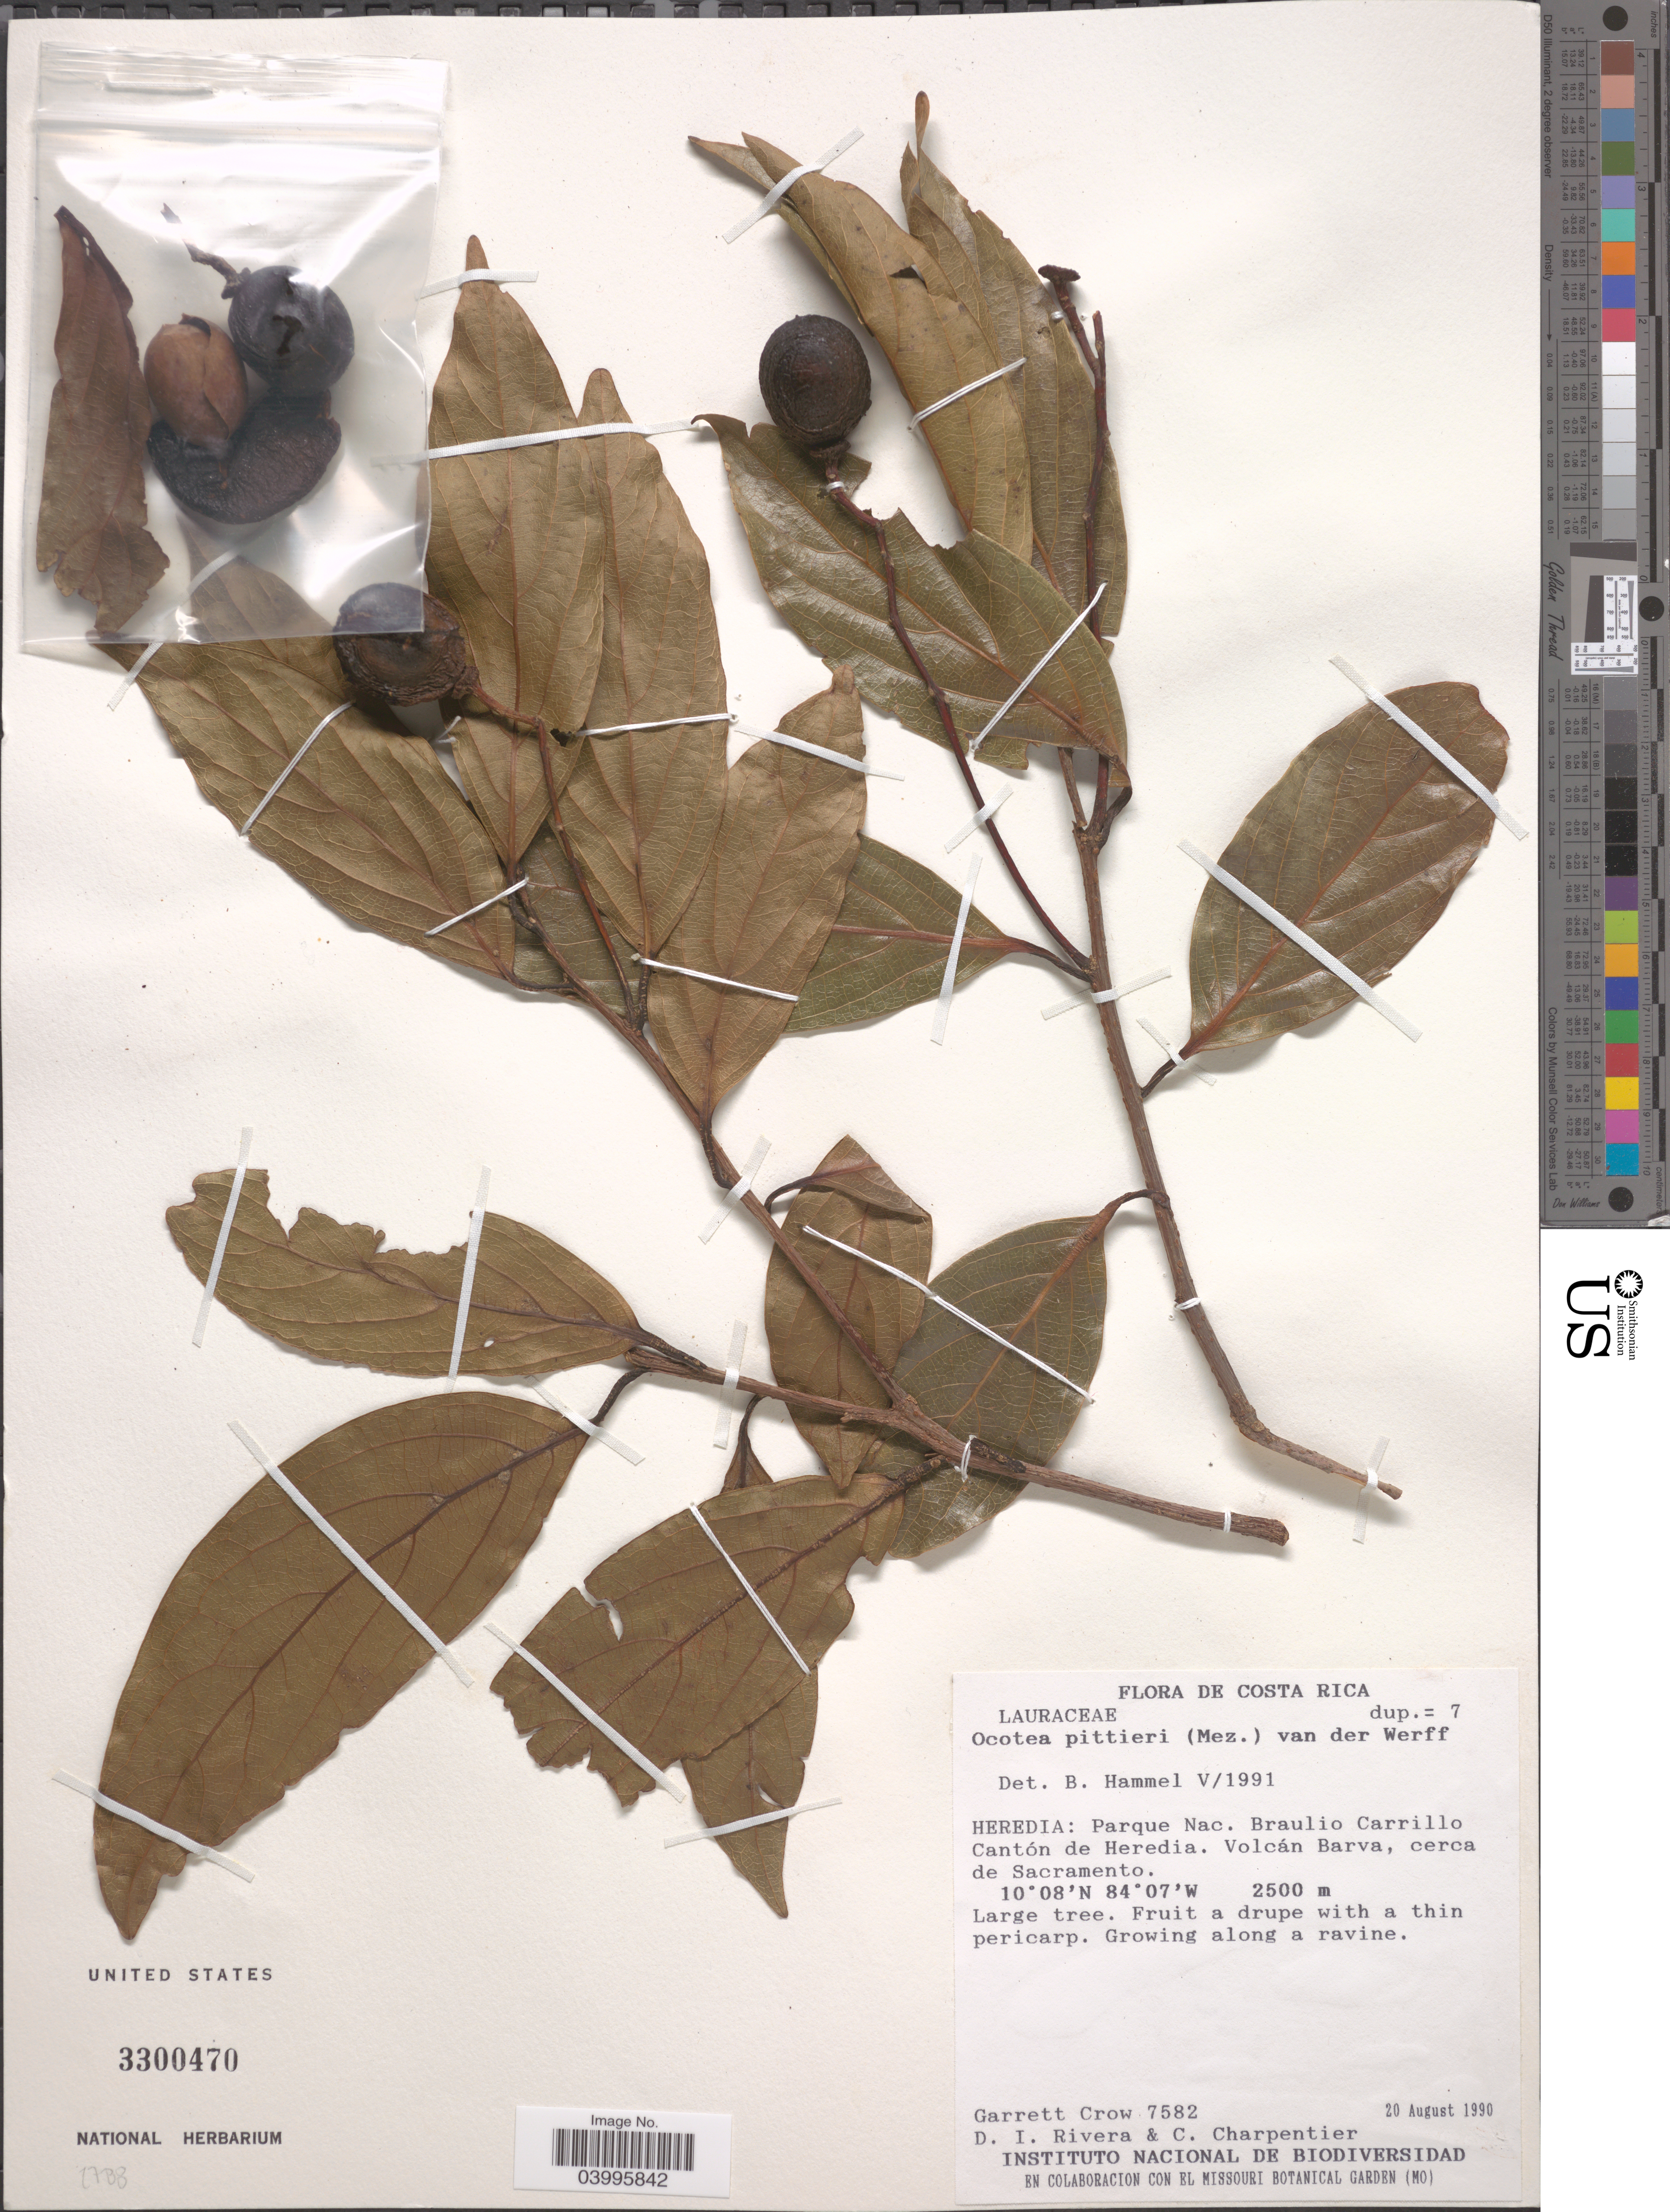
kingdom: Plantae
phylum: Tracheophyta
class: Magnoliopsida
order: Laurales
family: Lauraceae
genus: Ocotea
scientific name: Ocotea pittieri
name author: (Mez) van der Werff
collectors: G. E. Crow, D. Rivera & C. Charpentier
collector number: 7582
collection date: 1990-08-20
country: Costa Rica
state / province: Heredia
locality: Parque Nac. Braulio Carrillo Cantón de Heredia. Volcán Barva, cerca de Sacramento.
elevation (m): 2500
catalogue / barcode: US 3300470